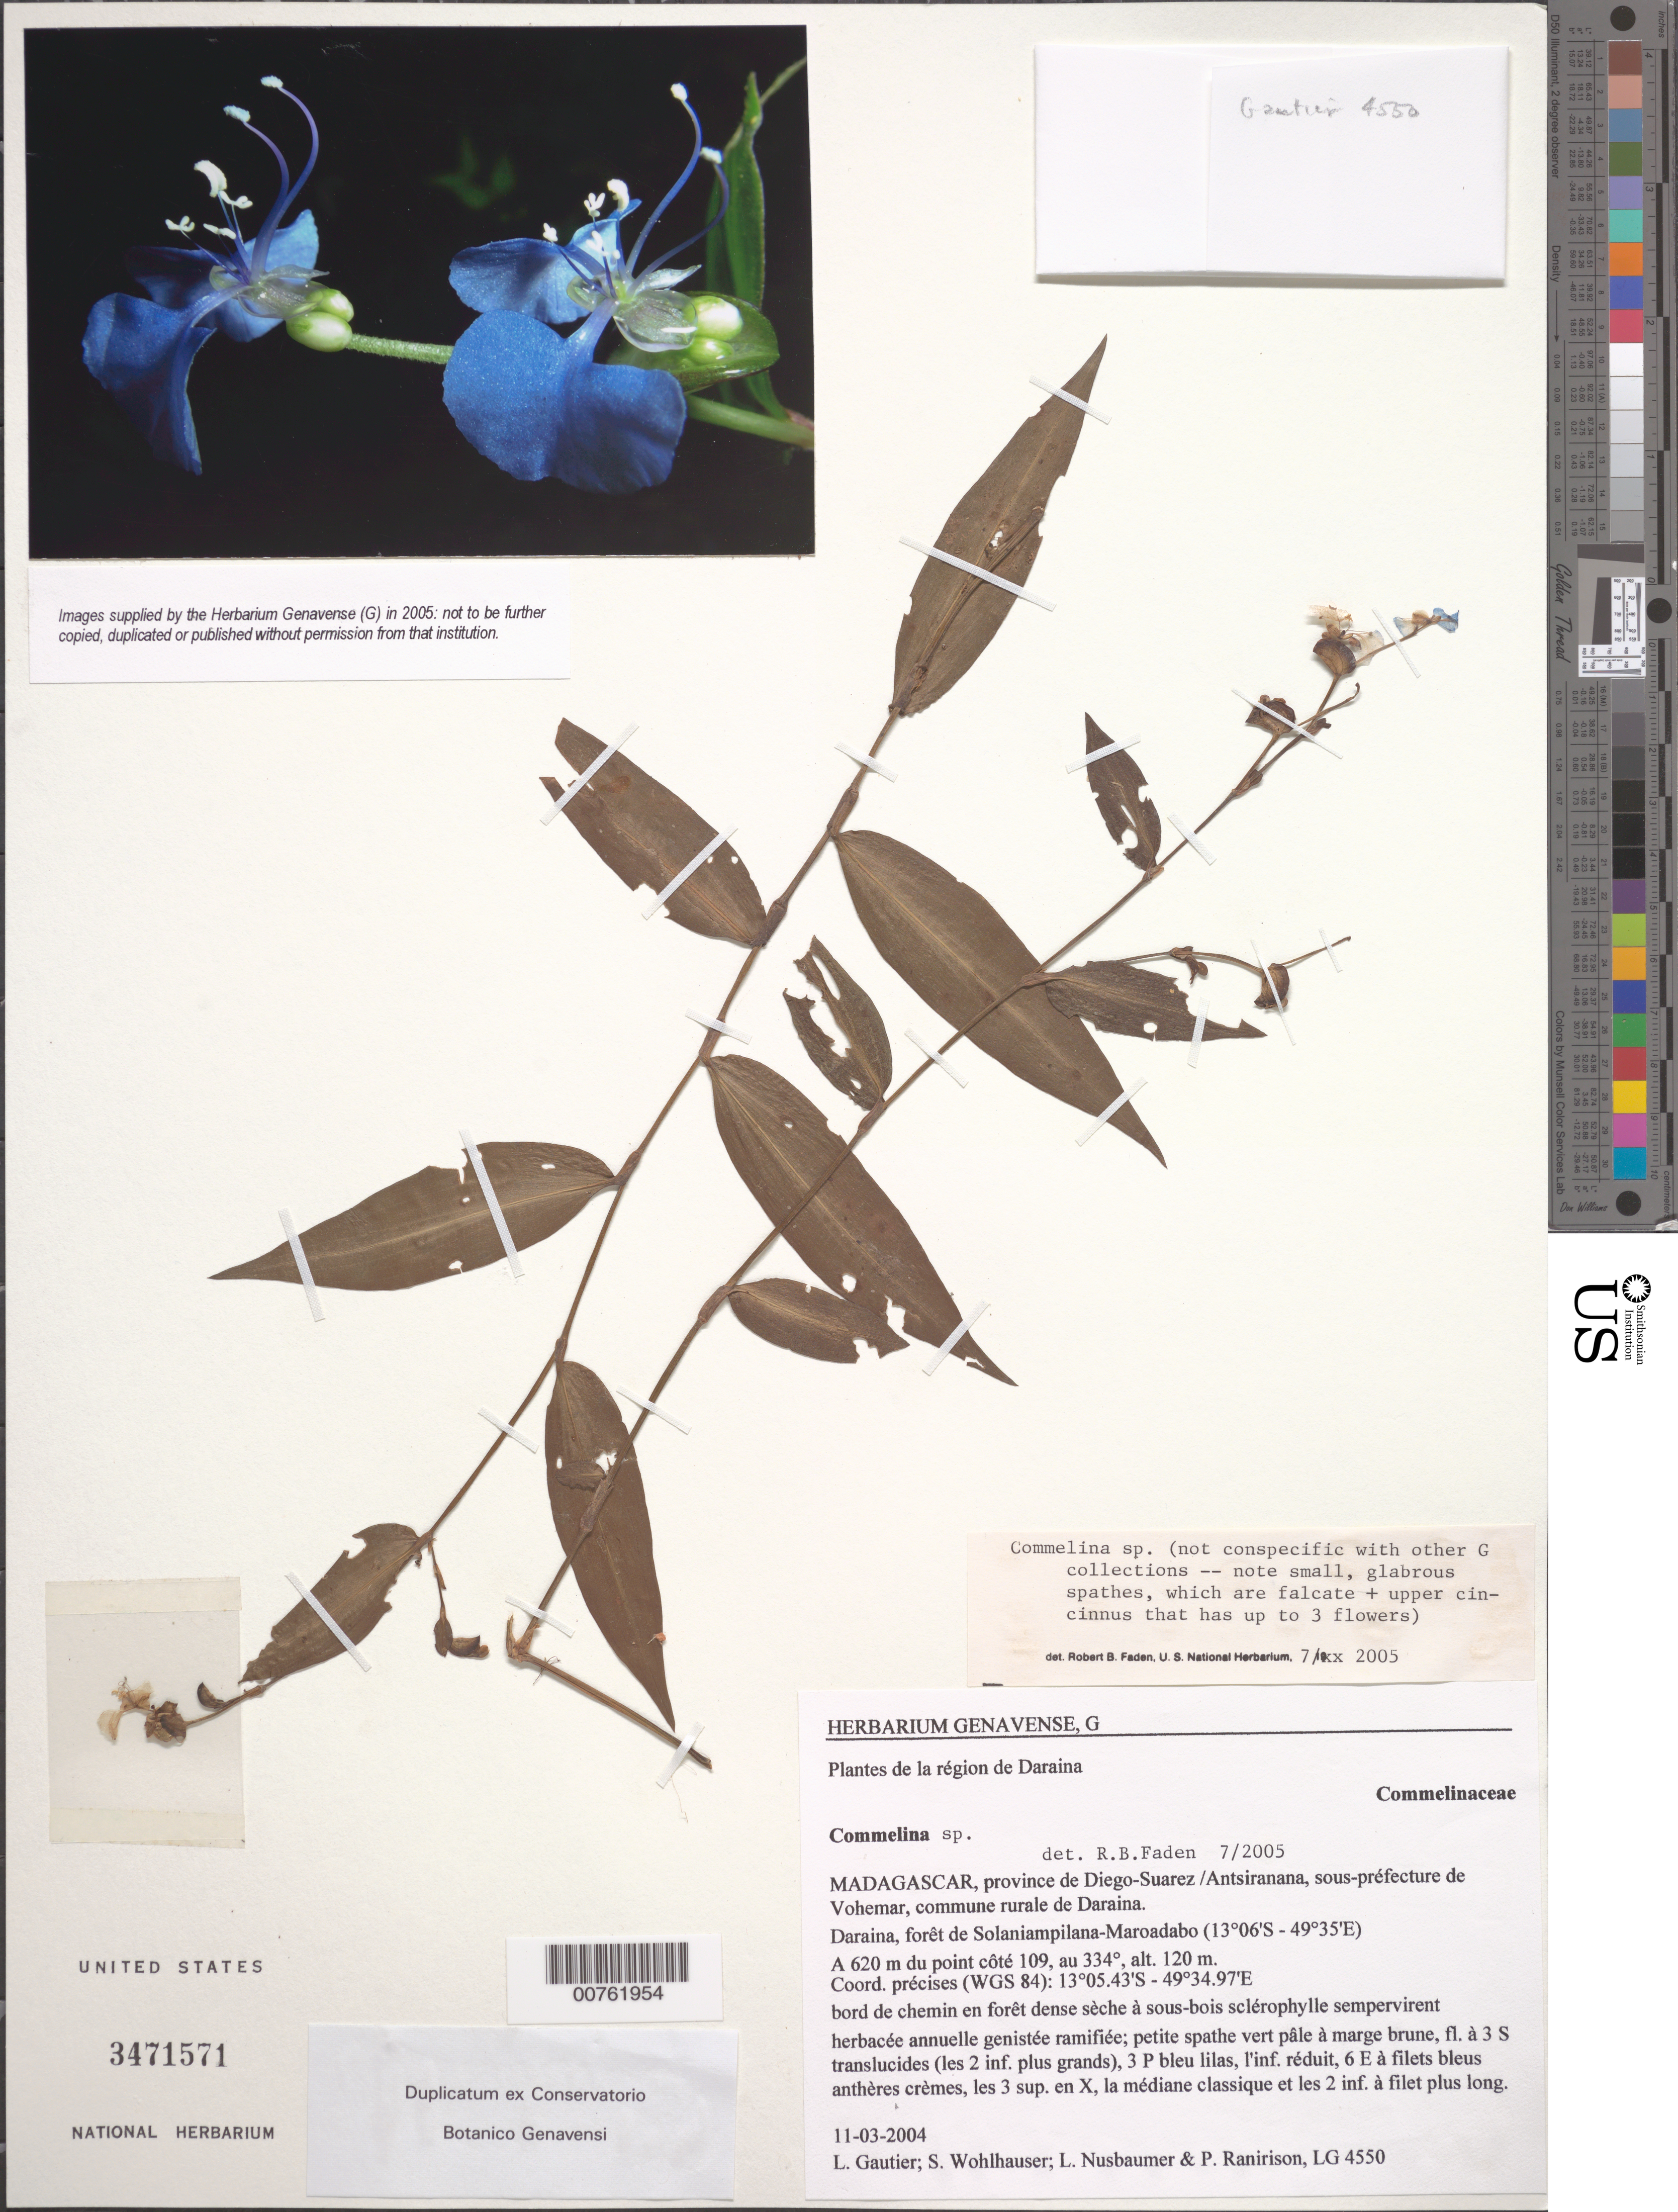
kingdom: Plantae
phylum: Tracheophyta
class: Liliopsida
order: Commelinales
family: Commelinaceae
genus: Commelina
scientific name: Commelina sp.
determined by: Faden, Robert B., (US), Smithsonian Institution - National Museum of Natural History (UNITED STATES)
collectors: L. Gautier et al.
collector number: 4550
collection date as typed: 11 Mar 2004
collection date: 2004-03-11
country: Madagascar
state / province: Sava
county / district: Vohémar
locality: sous-prefecture de Vohemar, commune ruale de Daraina.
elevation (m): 120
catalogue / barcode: US 3471571